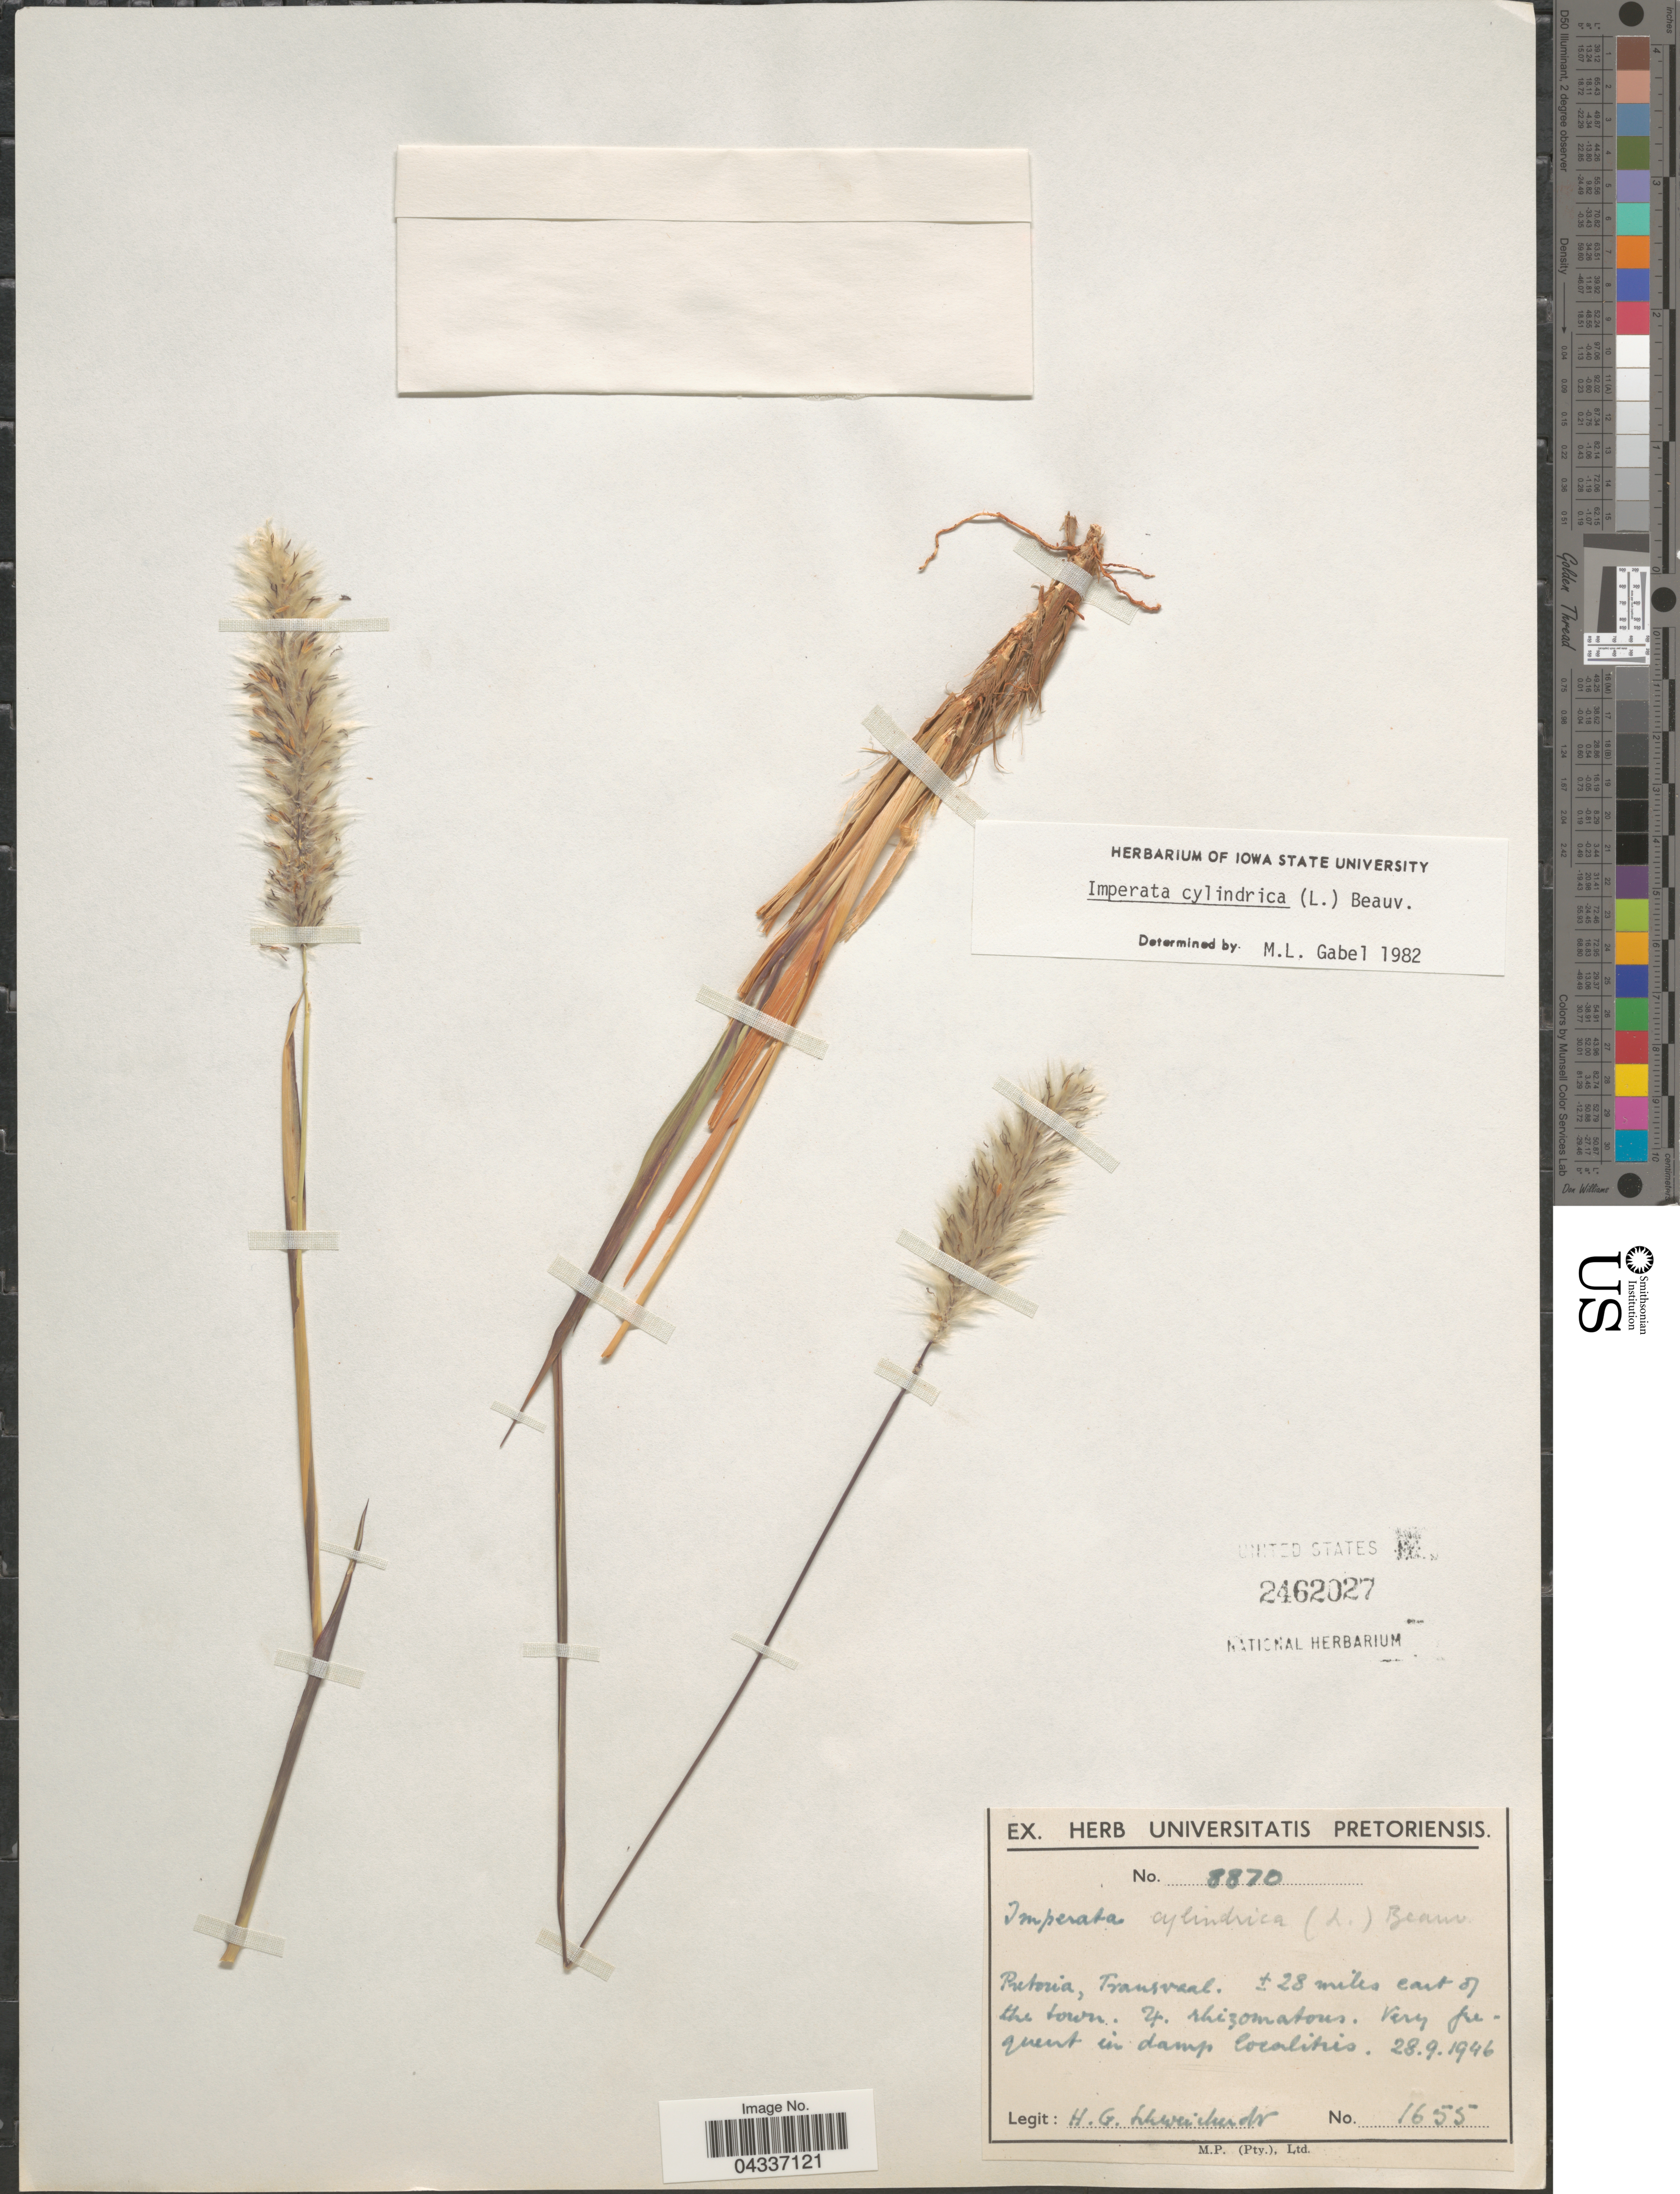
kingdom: Plantae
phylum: Tracheophyta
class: Liliopsida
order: Poales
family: Poaceae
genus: Imperata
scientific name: Imperata cylindrica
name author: (L.) P. Beauv.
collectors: H. Schweickerdt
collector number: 1655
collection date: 1946-09-28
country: South Africa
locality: Pretoria, Transvaal. ± 28 miles east of the town.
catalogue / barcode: US 2462027